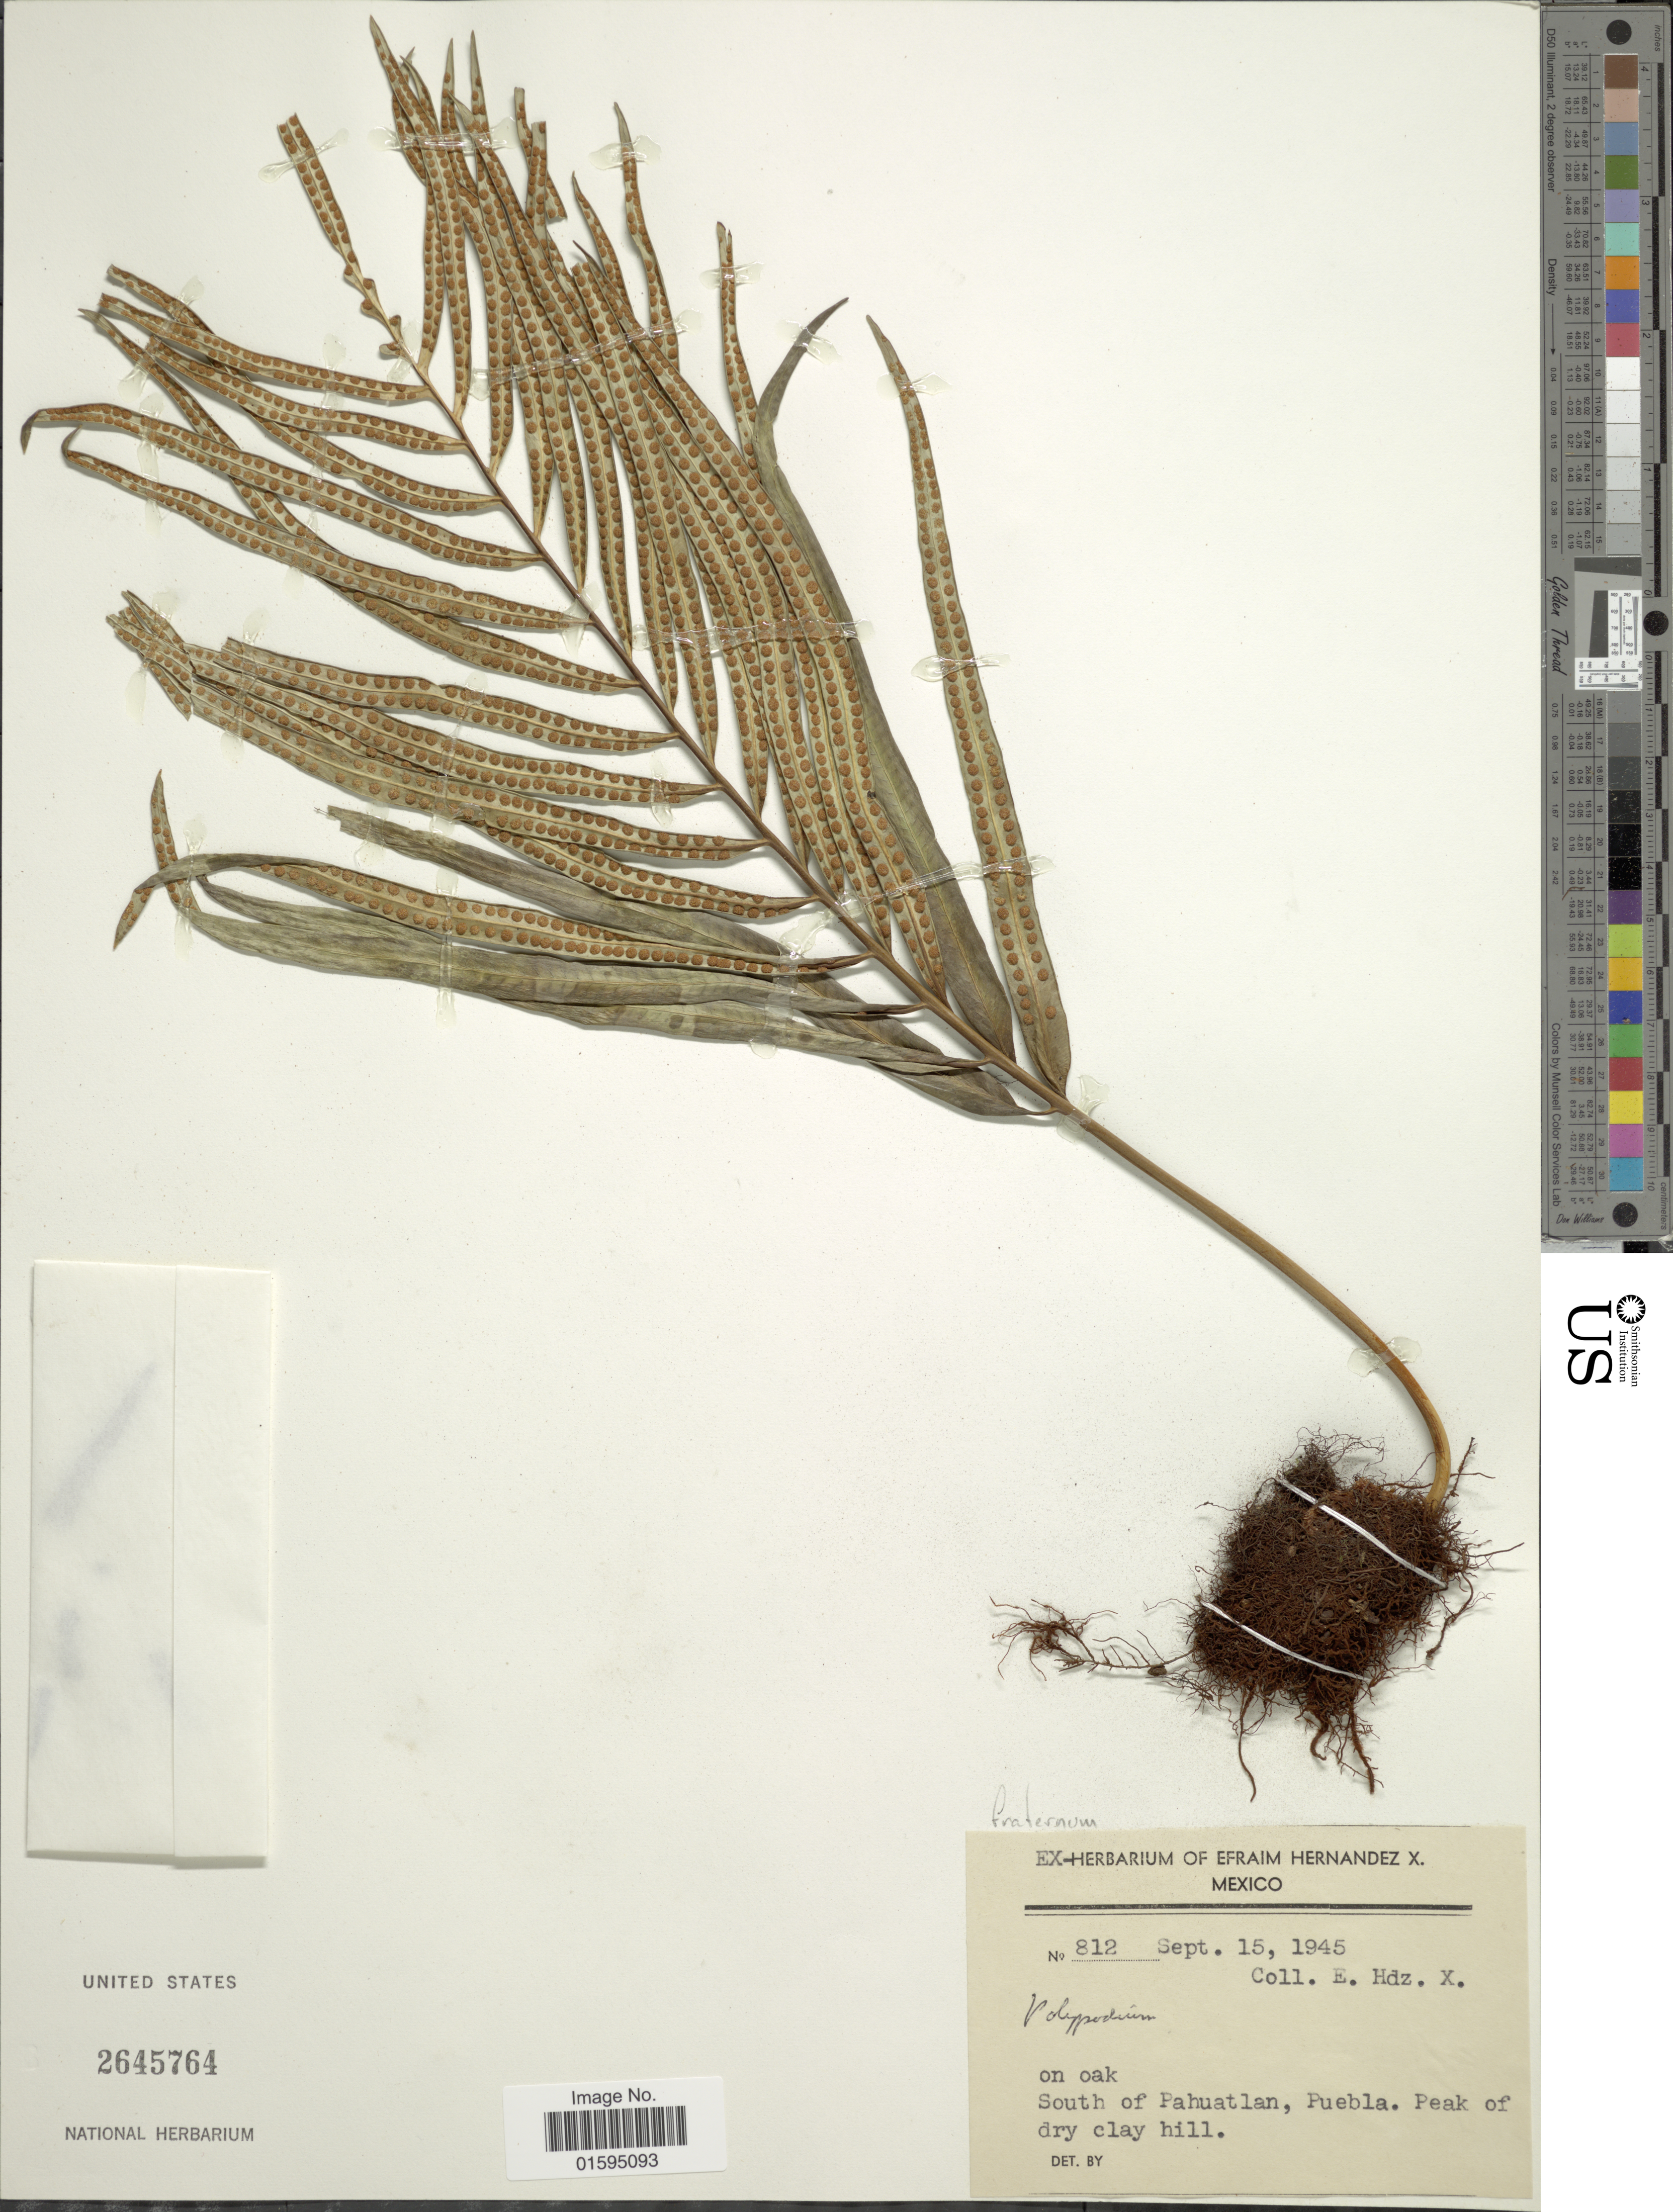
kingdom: Plantae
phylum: Tracheophyta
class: Polypodiopsida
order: Polypodiales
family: Polypodiaceae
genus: Polypodium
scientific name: Polypodium fraternum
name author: Schltdl. & Cham.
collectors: E. Hernandez X.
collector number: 812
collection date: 1945-09-15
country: Mexico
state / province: Puebla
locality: South of Pahuatlan. Peak of dry clay hill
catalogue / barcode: US 2645764